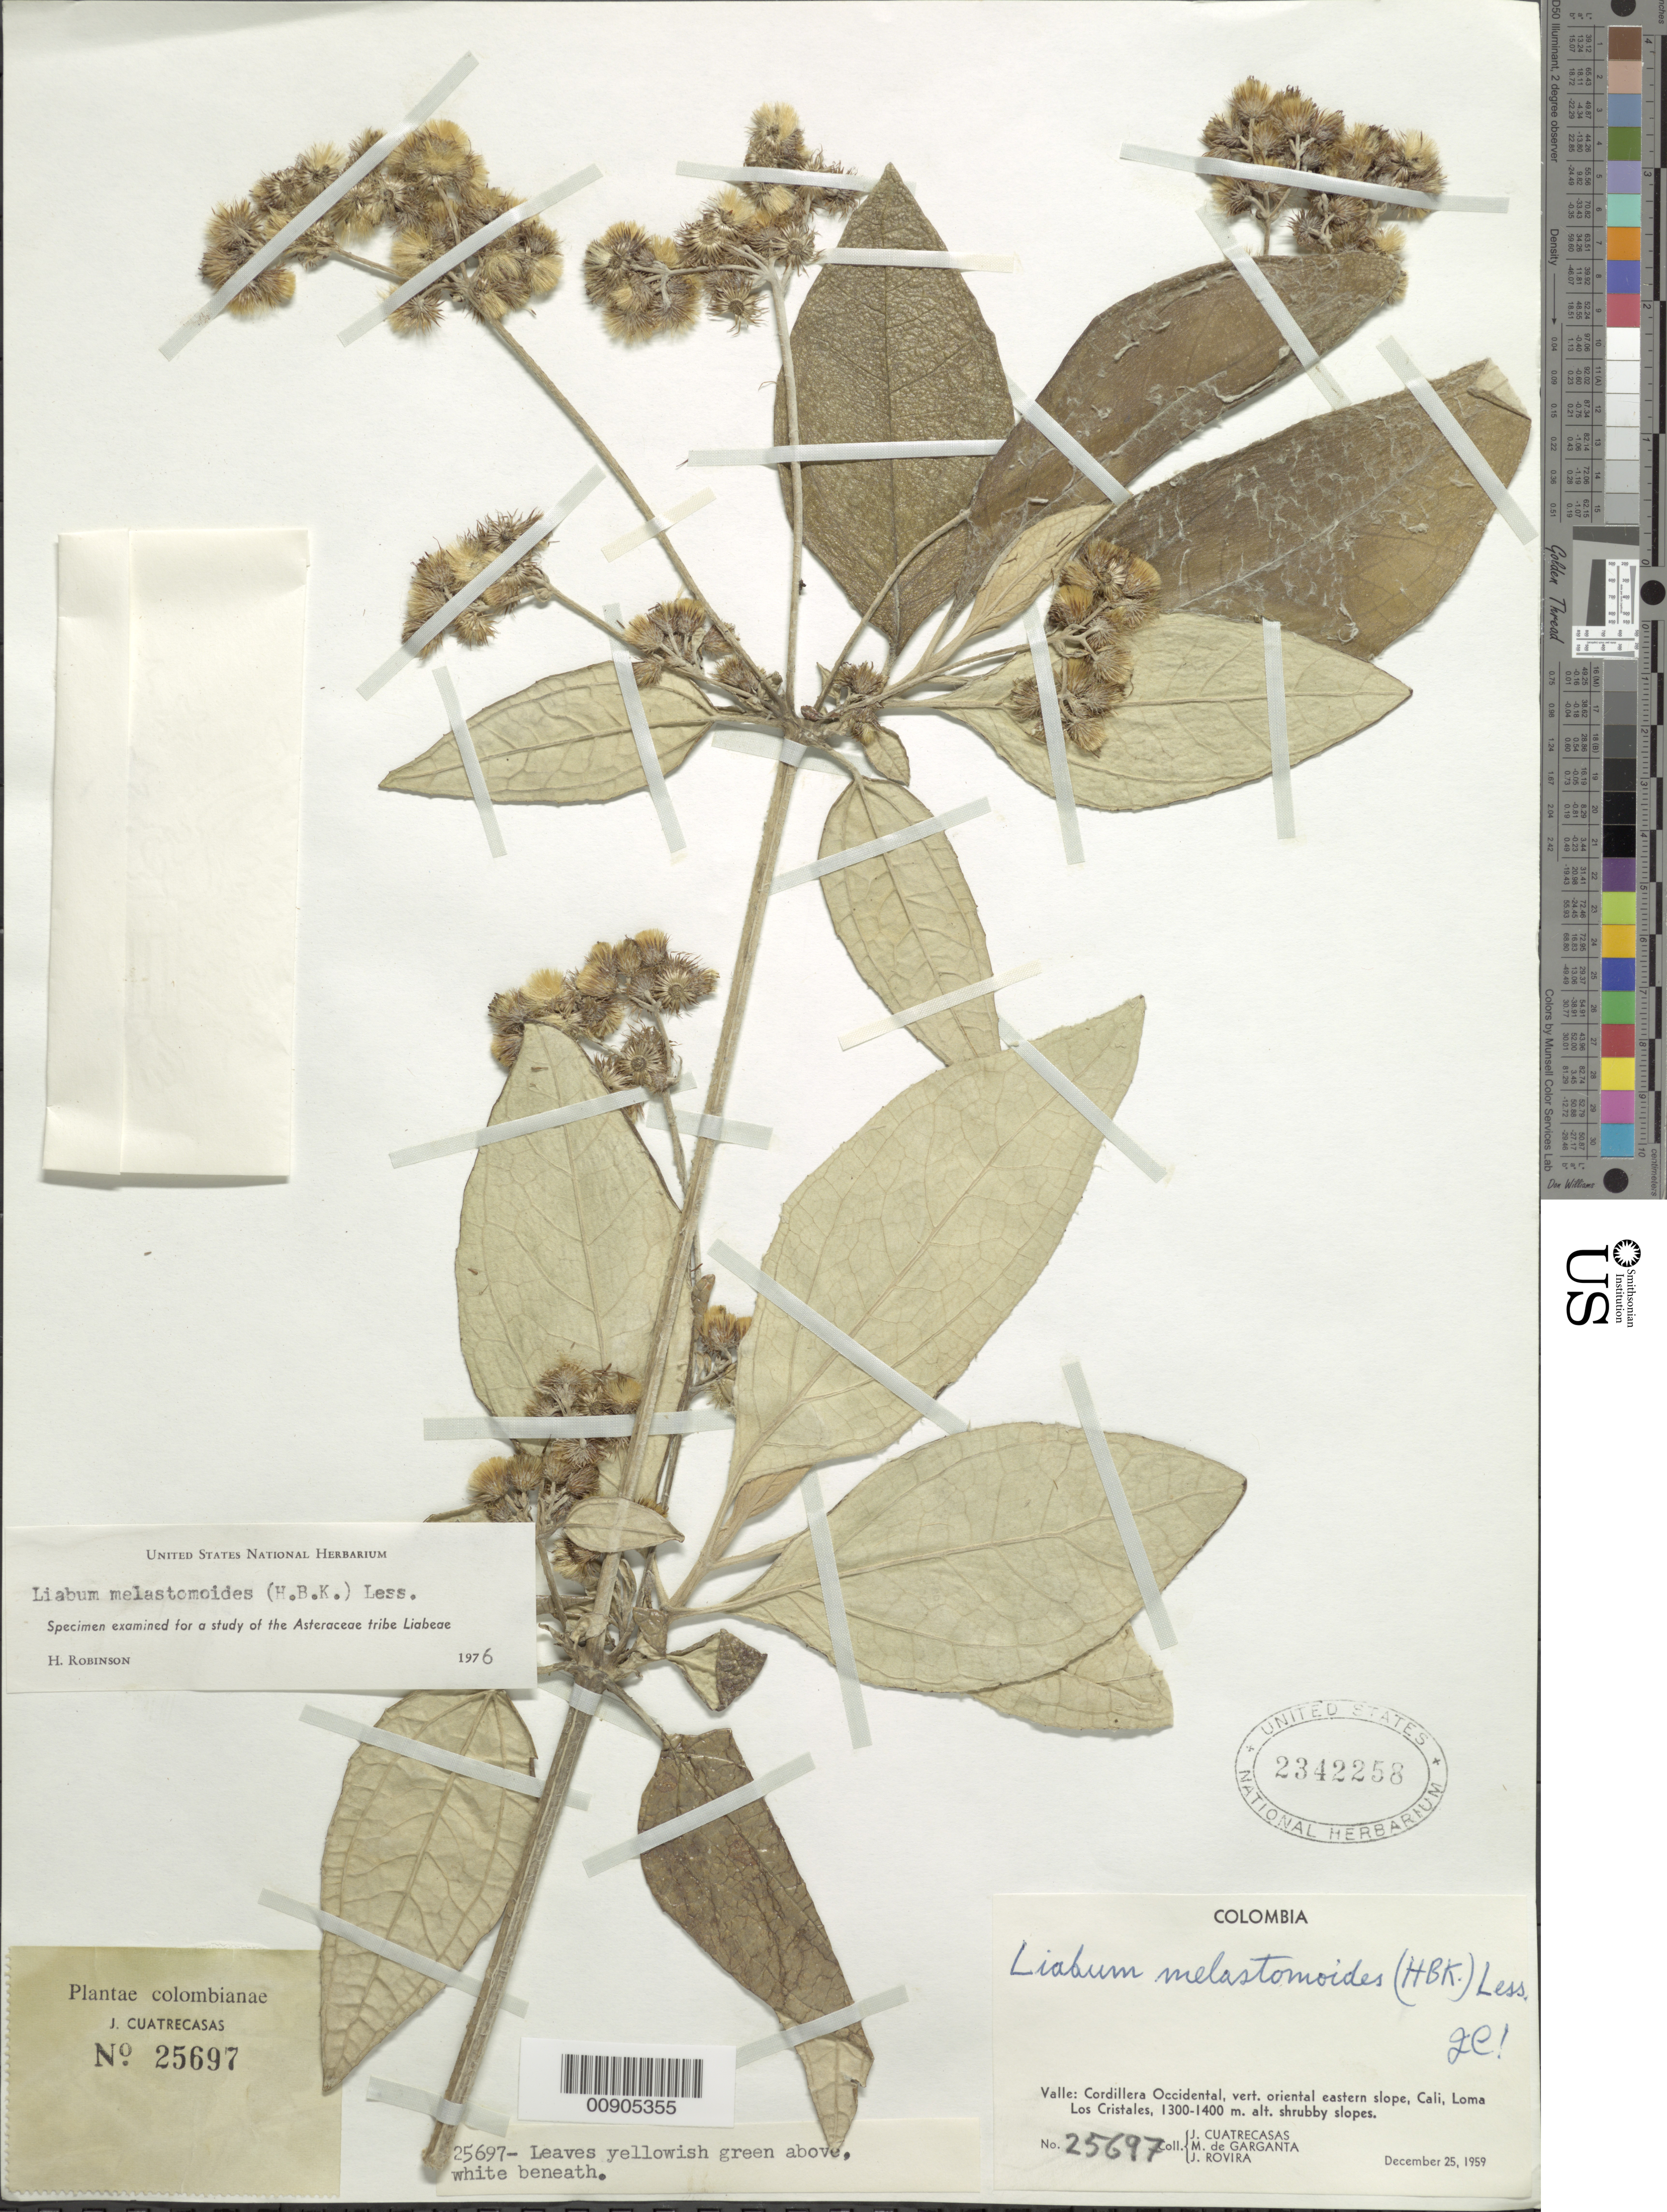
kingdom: Plantae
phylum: Tracheophyta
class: Magnoliopsida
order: Asterales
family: Asteraceae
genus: Liabum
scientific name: Liabum melastomoides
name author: (Kunth) Less.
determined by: Robinson, Harold E., (US)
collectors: J. Cuatrecasas, M. Garganta & J. Rovira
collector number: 25697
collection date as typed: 25-Dec-59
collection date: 1959-12-25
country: Colombia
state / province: Valle del Cauca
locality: Cordillera Occidental, E slope, Cali, Loma Los Cristales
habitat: Shrubby slopes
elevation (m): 1300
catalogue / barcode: US 2342258